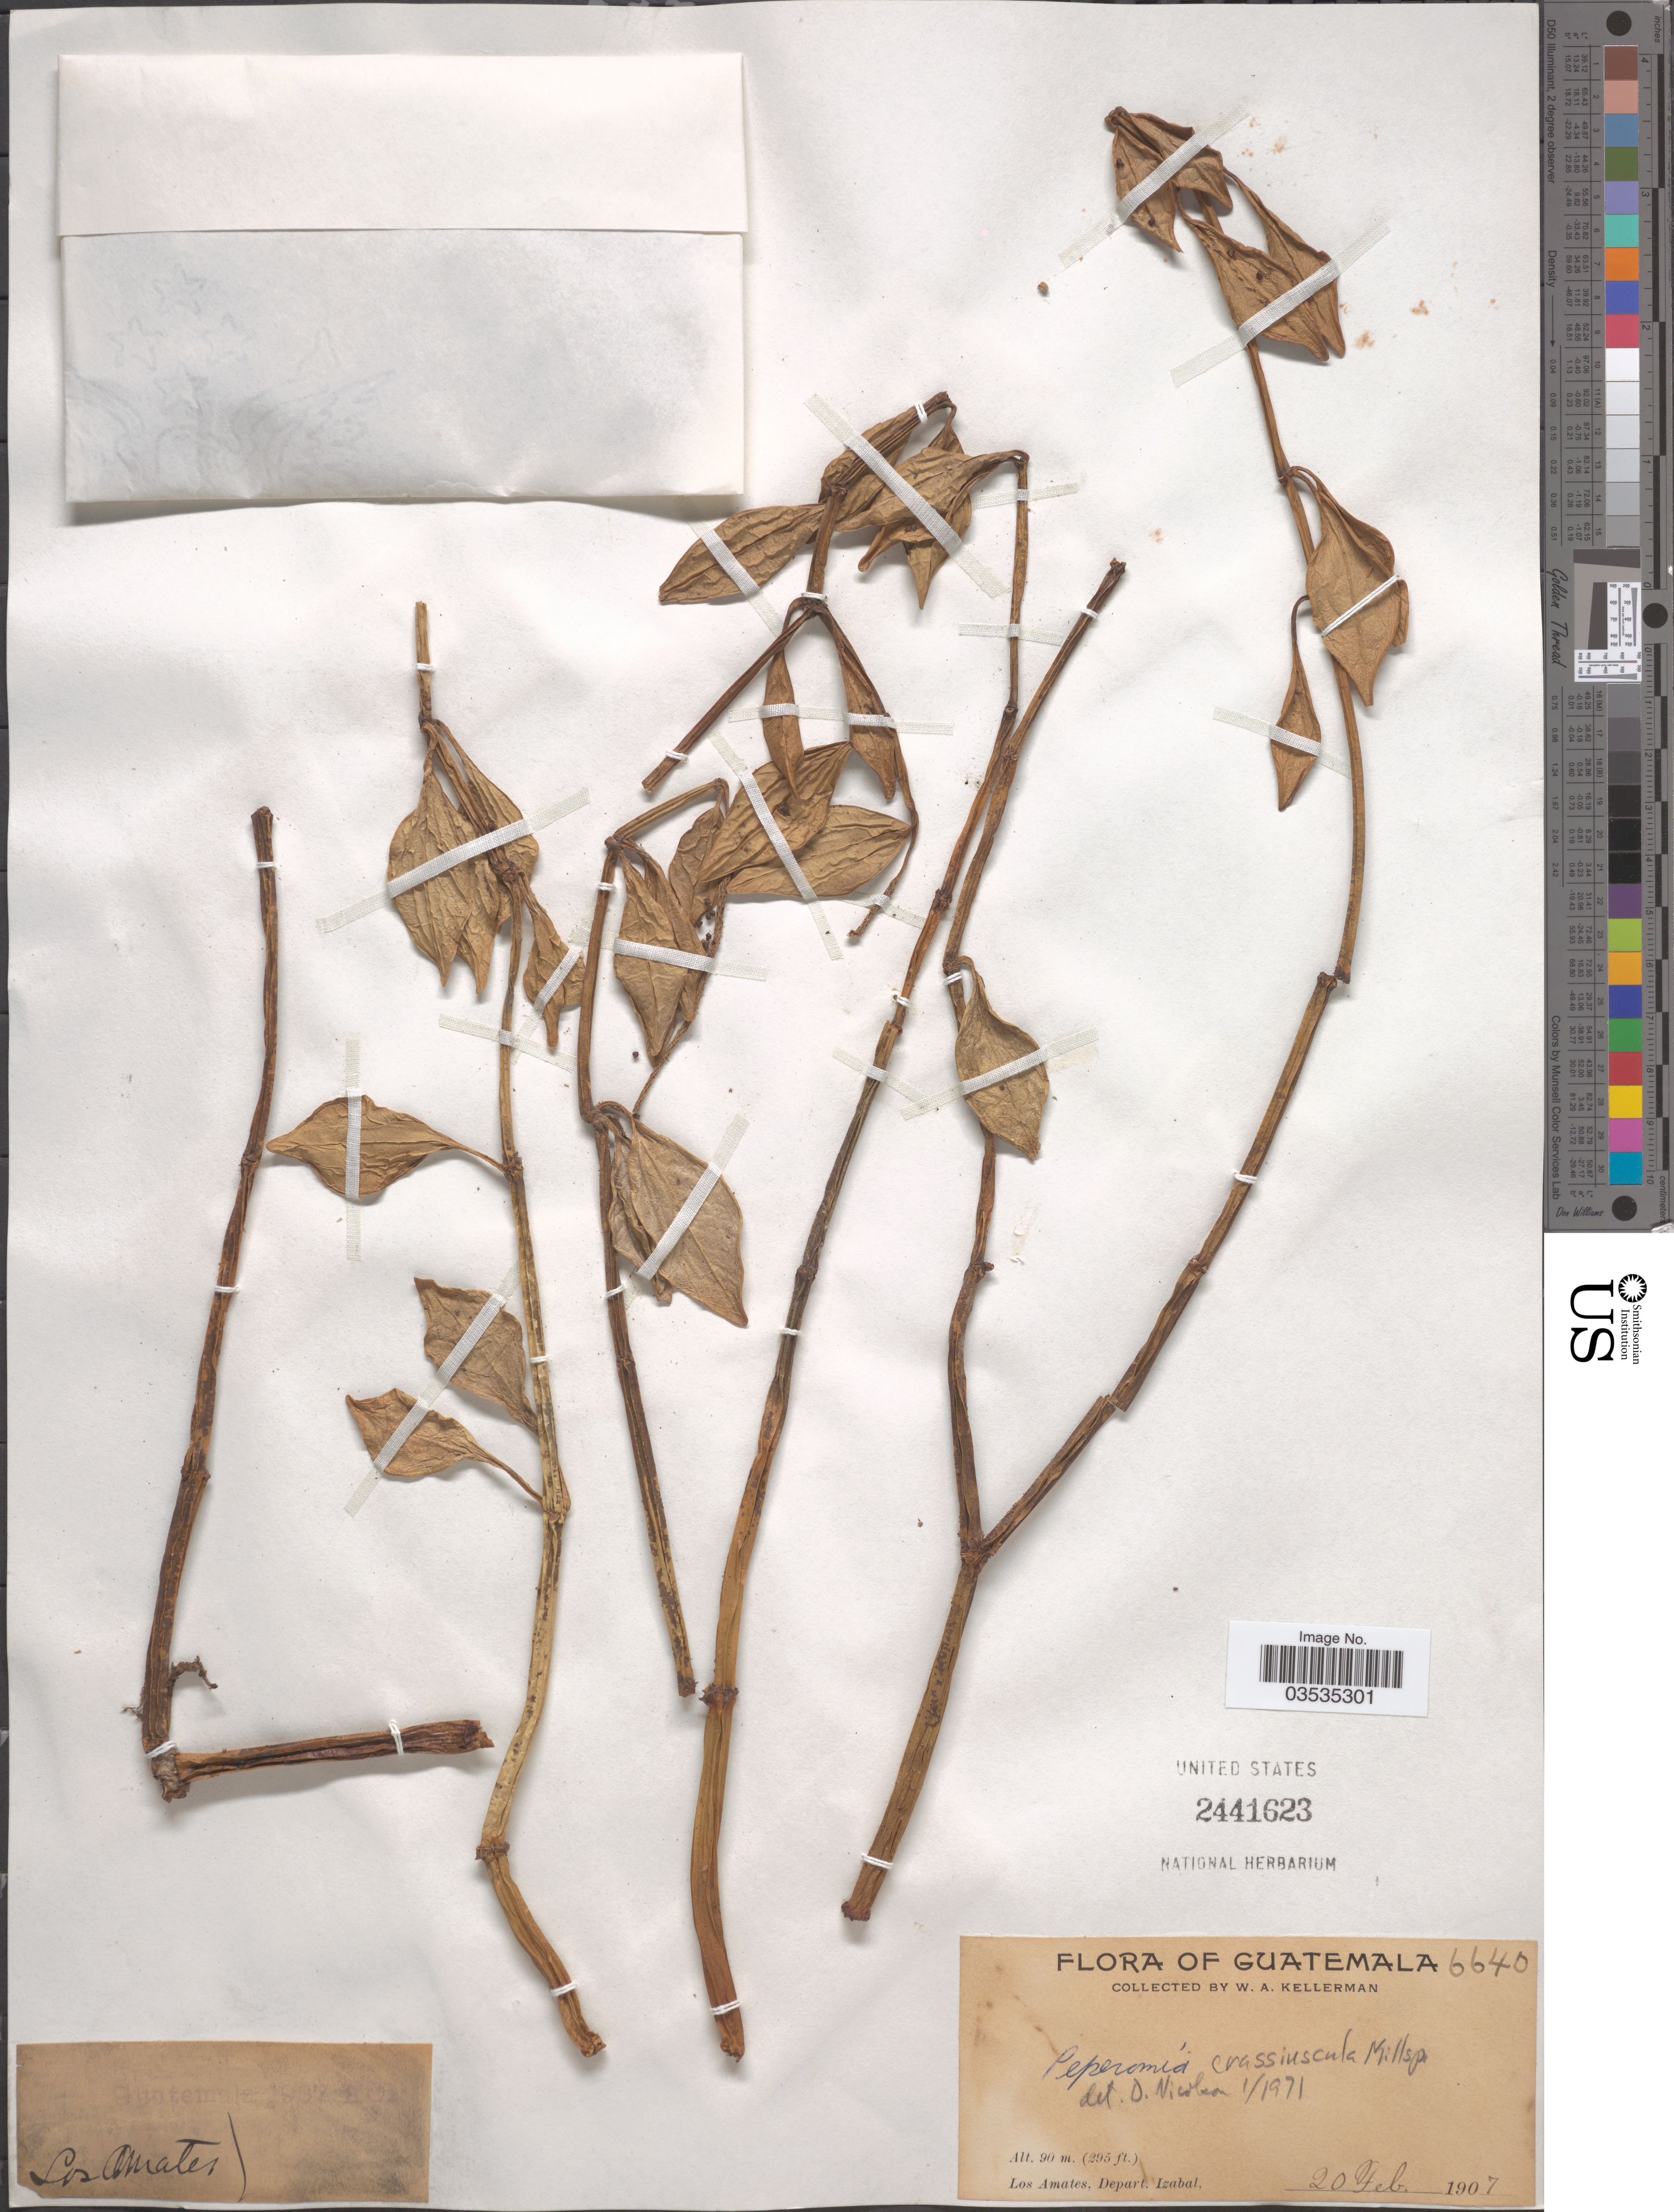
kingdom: Plantae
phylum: Tracheophyta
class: Magnoliopsida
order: Piperales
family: Piperaceae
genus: Peperomia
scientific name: Peperomia crassiuscula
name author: Millsp.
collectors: W. Kellerman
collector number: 6640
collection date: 1907-02-20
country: Guatemala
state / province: Izabal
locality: Los Amates, Depart. Izabal.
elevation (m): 90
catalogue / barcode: US 2441623